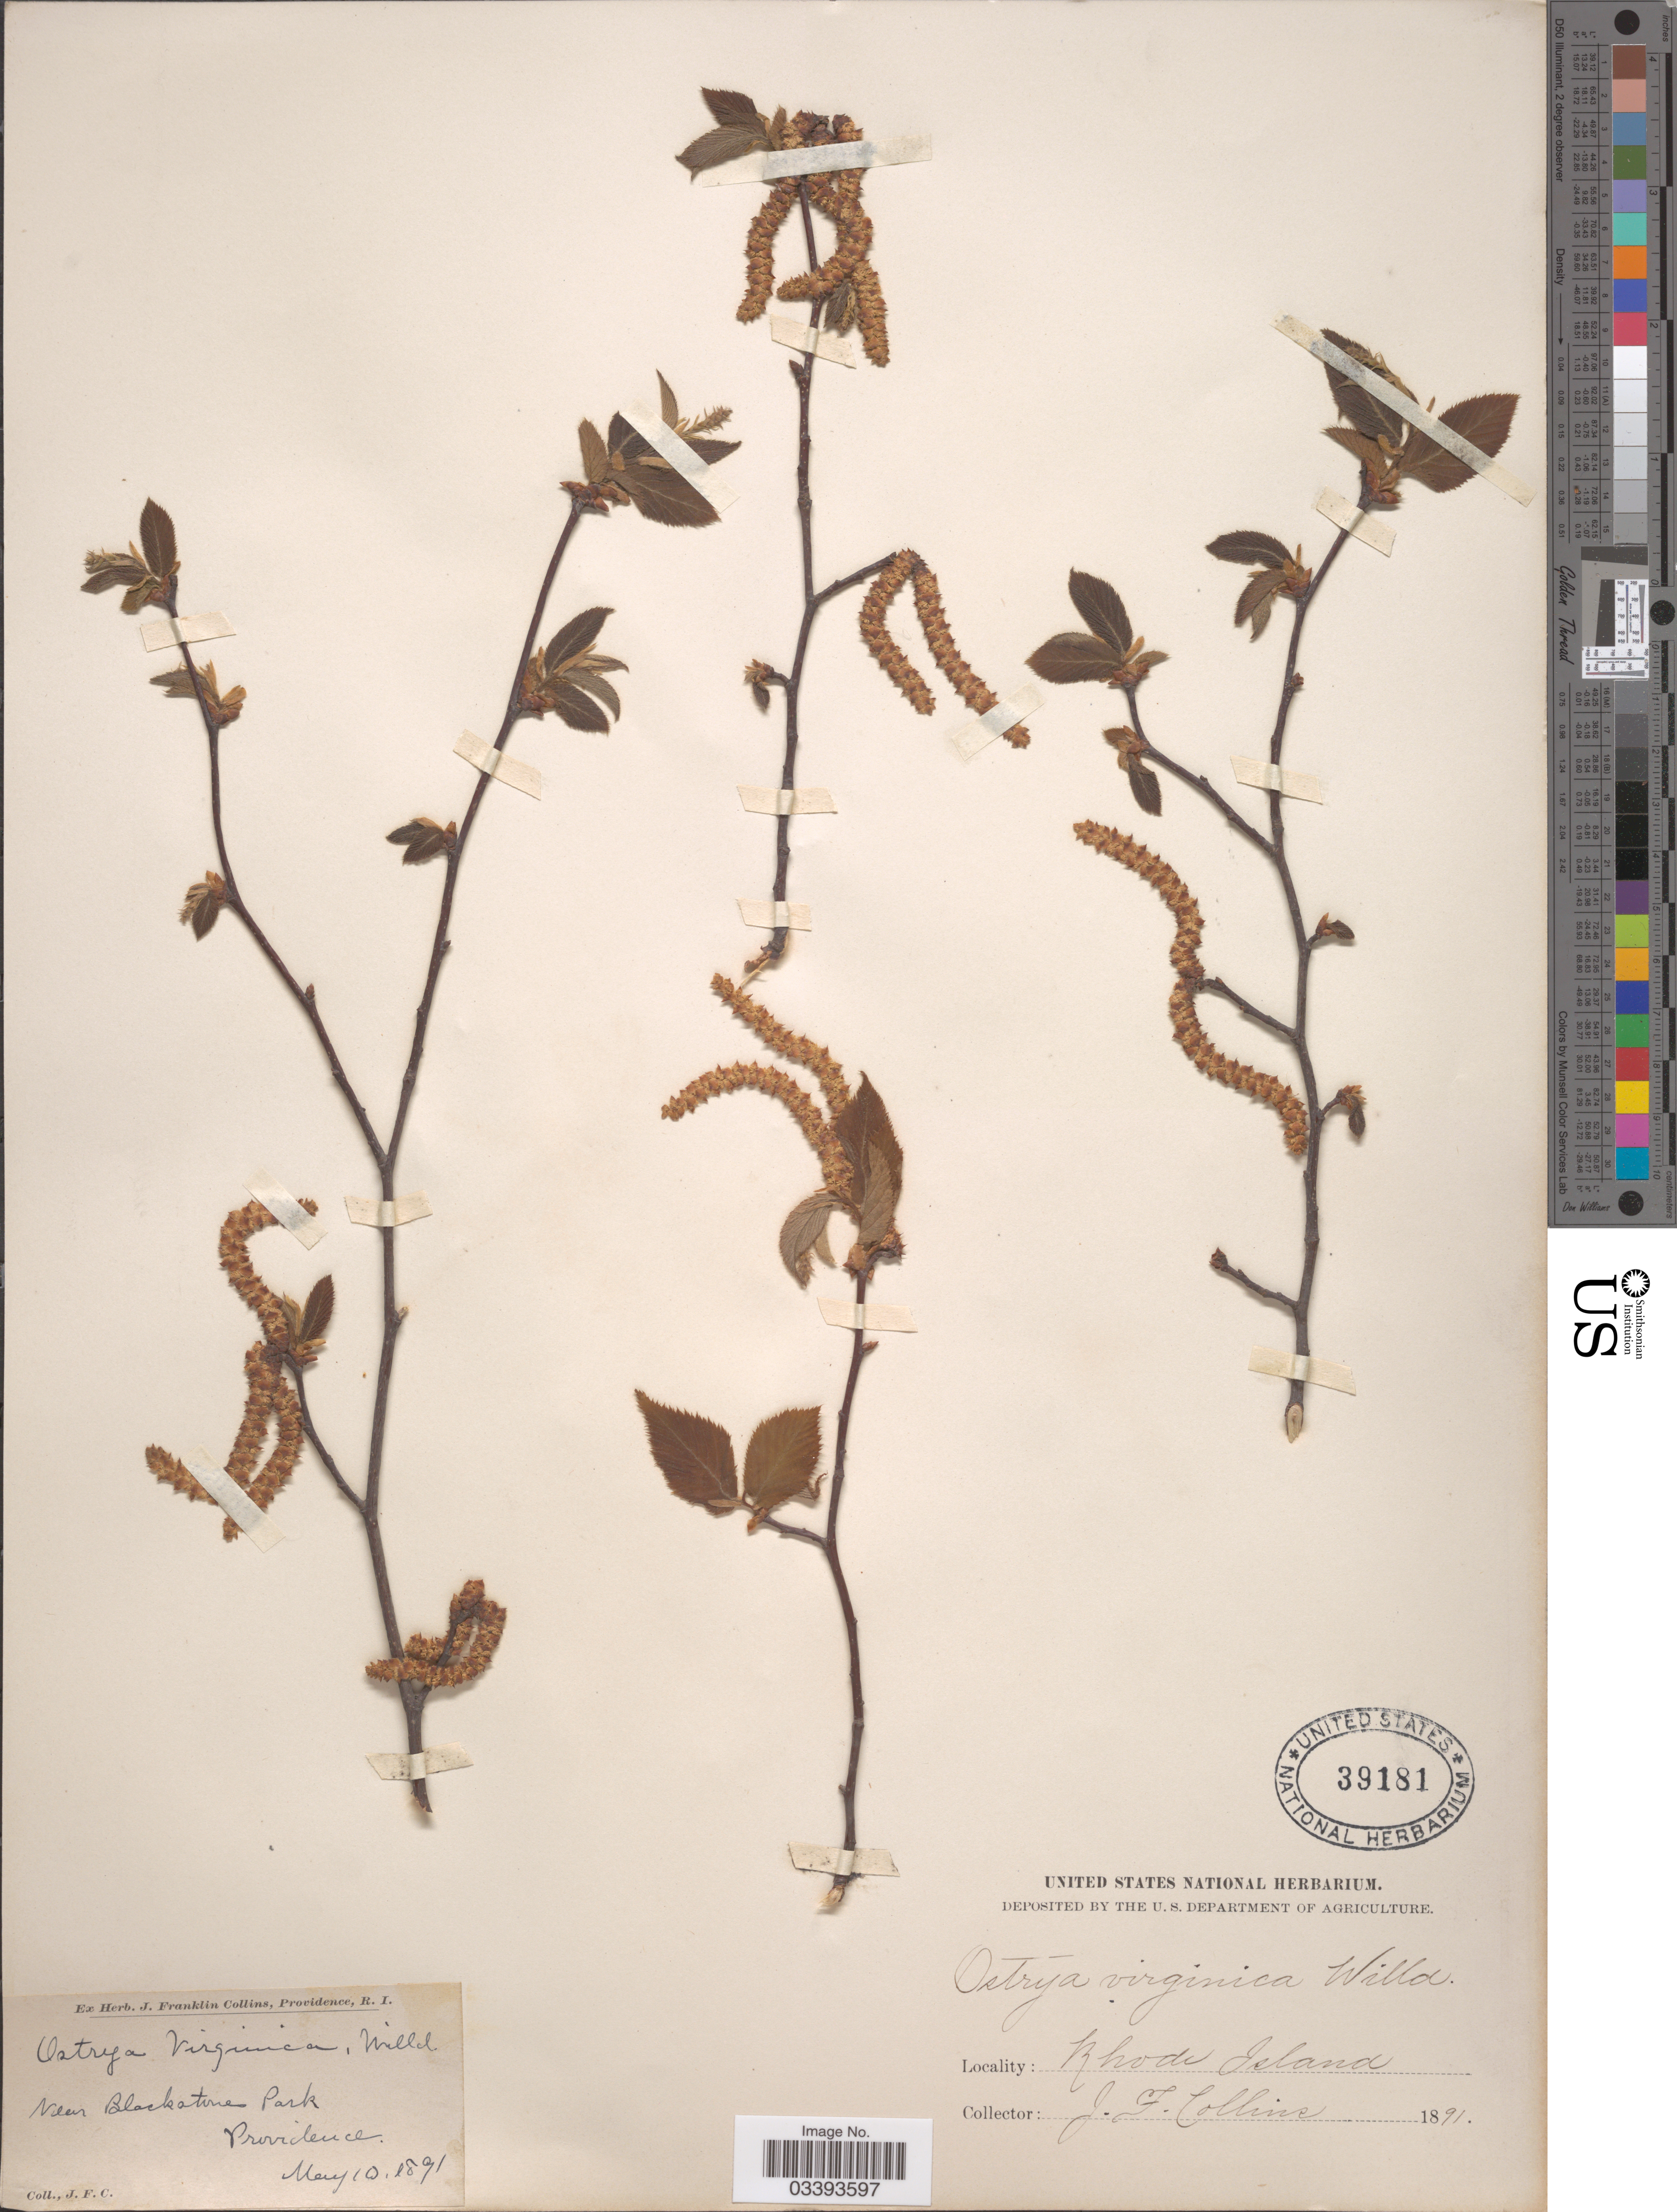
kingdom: Plantae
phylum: Tracheophyta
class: Magnoliopsida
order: Fagales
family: Betulaceae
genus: Ostrya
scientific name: Ostrya virginiana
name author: (Mill.) K. Koch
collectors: J. Collins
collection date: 1891-05-10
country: United States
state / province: Rhode Island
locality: Near Blackstone Park. Providence.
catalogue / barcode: US 39181